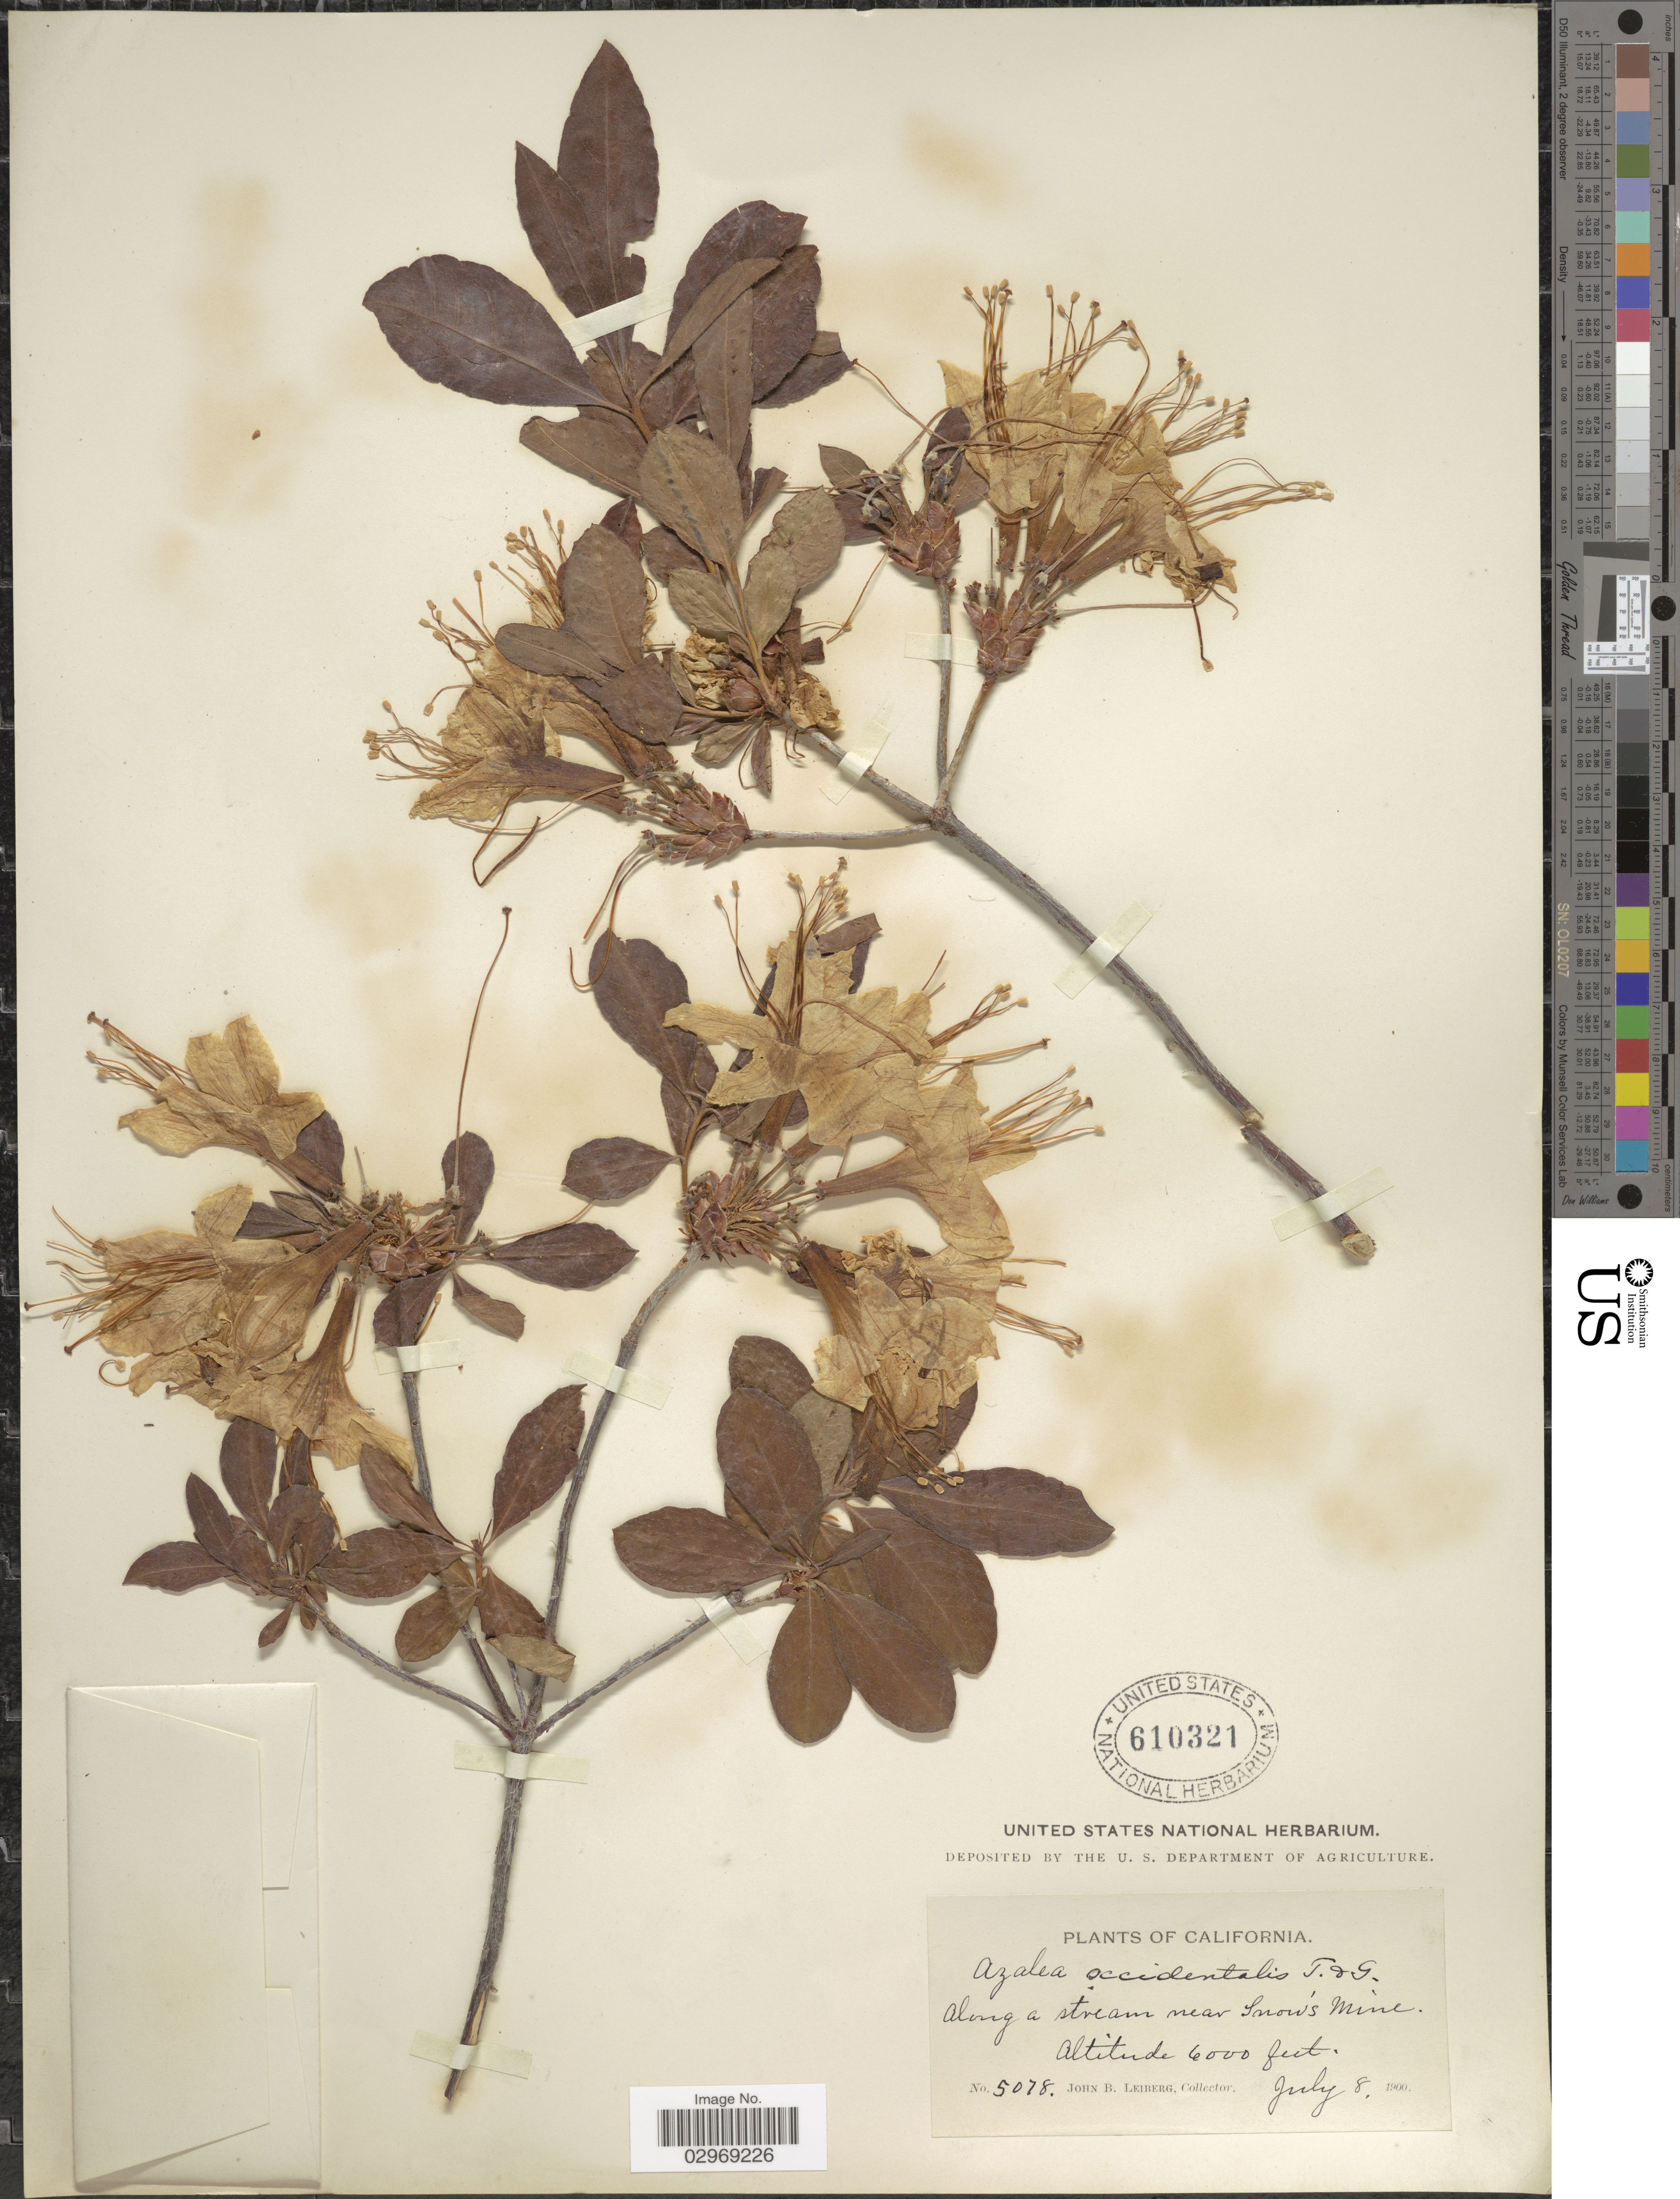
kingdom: Plantae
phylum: Tracheophyta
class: Magnoliopsida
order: Ericales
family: Ericaceae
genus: Rhododendron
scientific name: Rhododendron floccigerum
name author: Franch.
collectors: J. B. Leiberg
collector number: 5078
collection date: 1900-07-08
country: United States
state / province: California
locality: Along a stream near Snow's Mine.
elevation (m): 1829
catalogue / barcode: US 610321